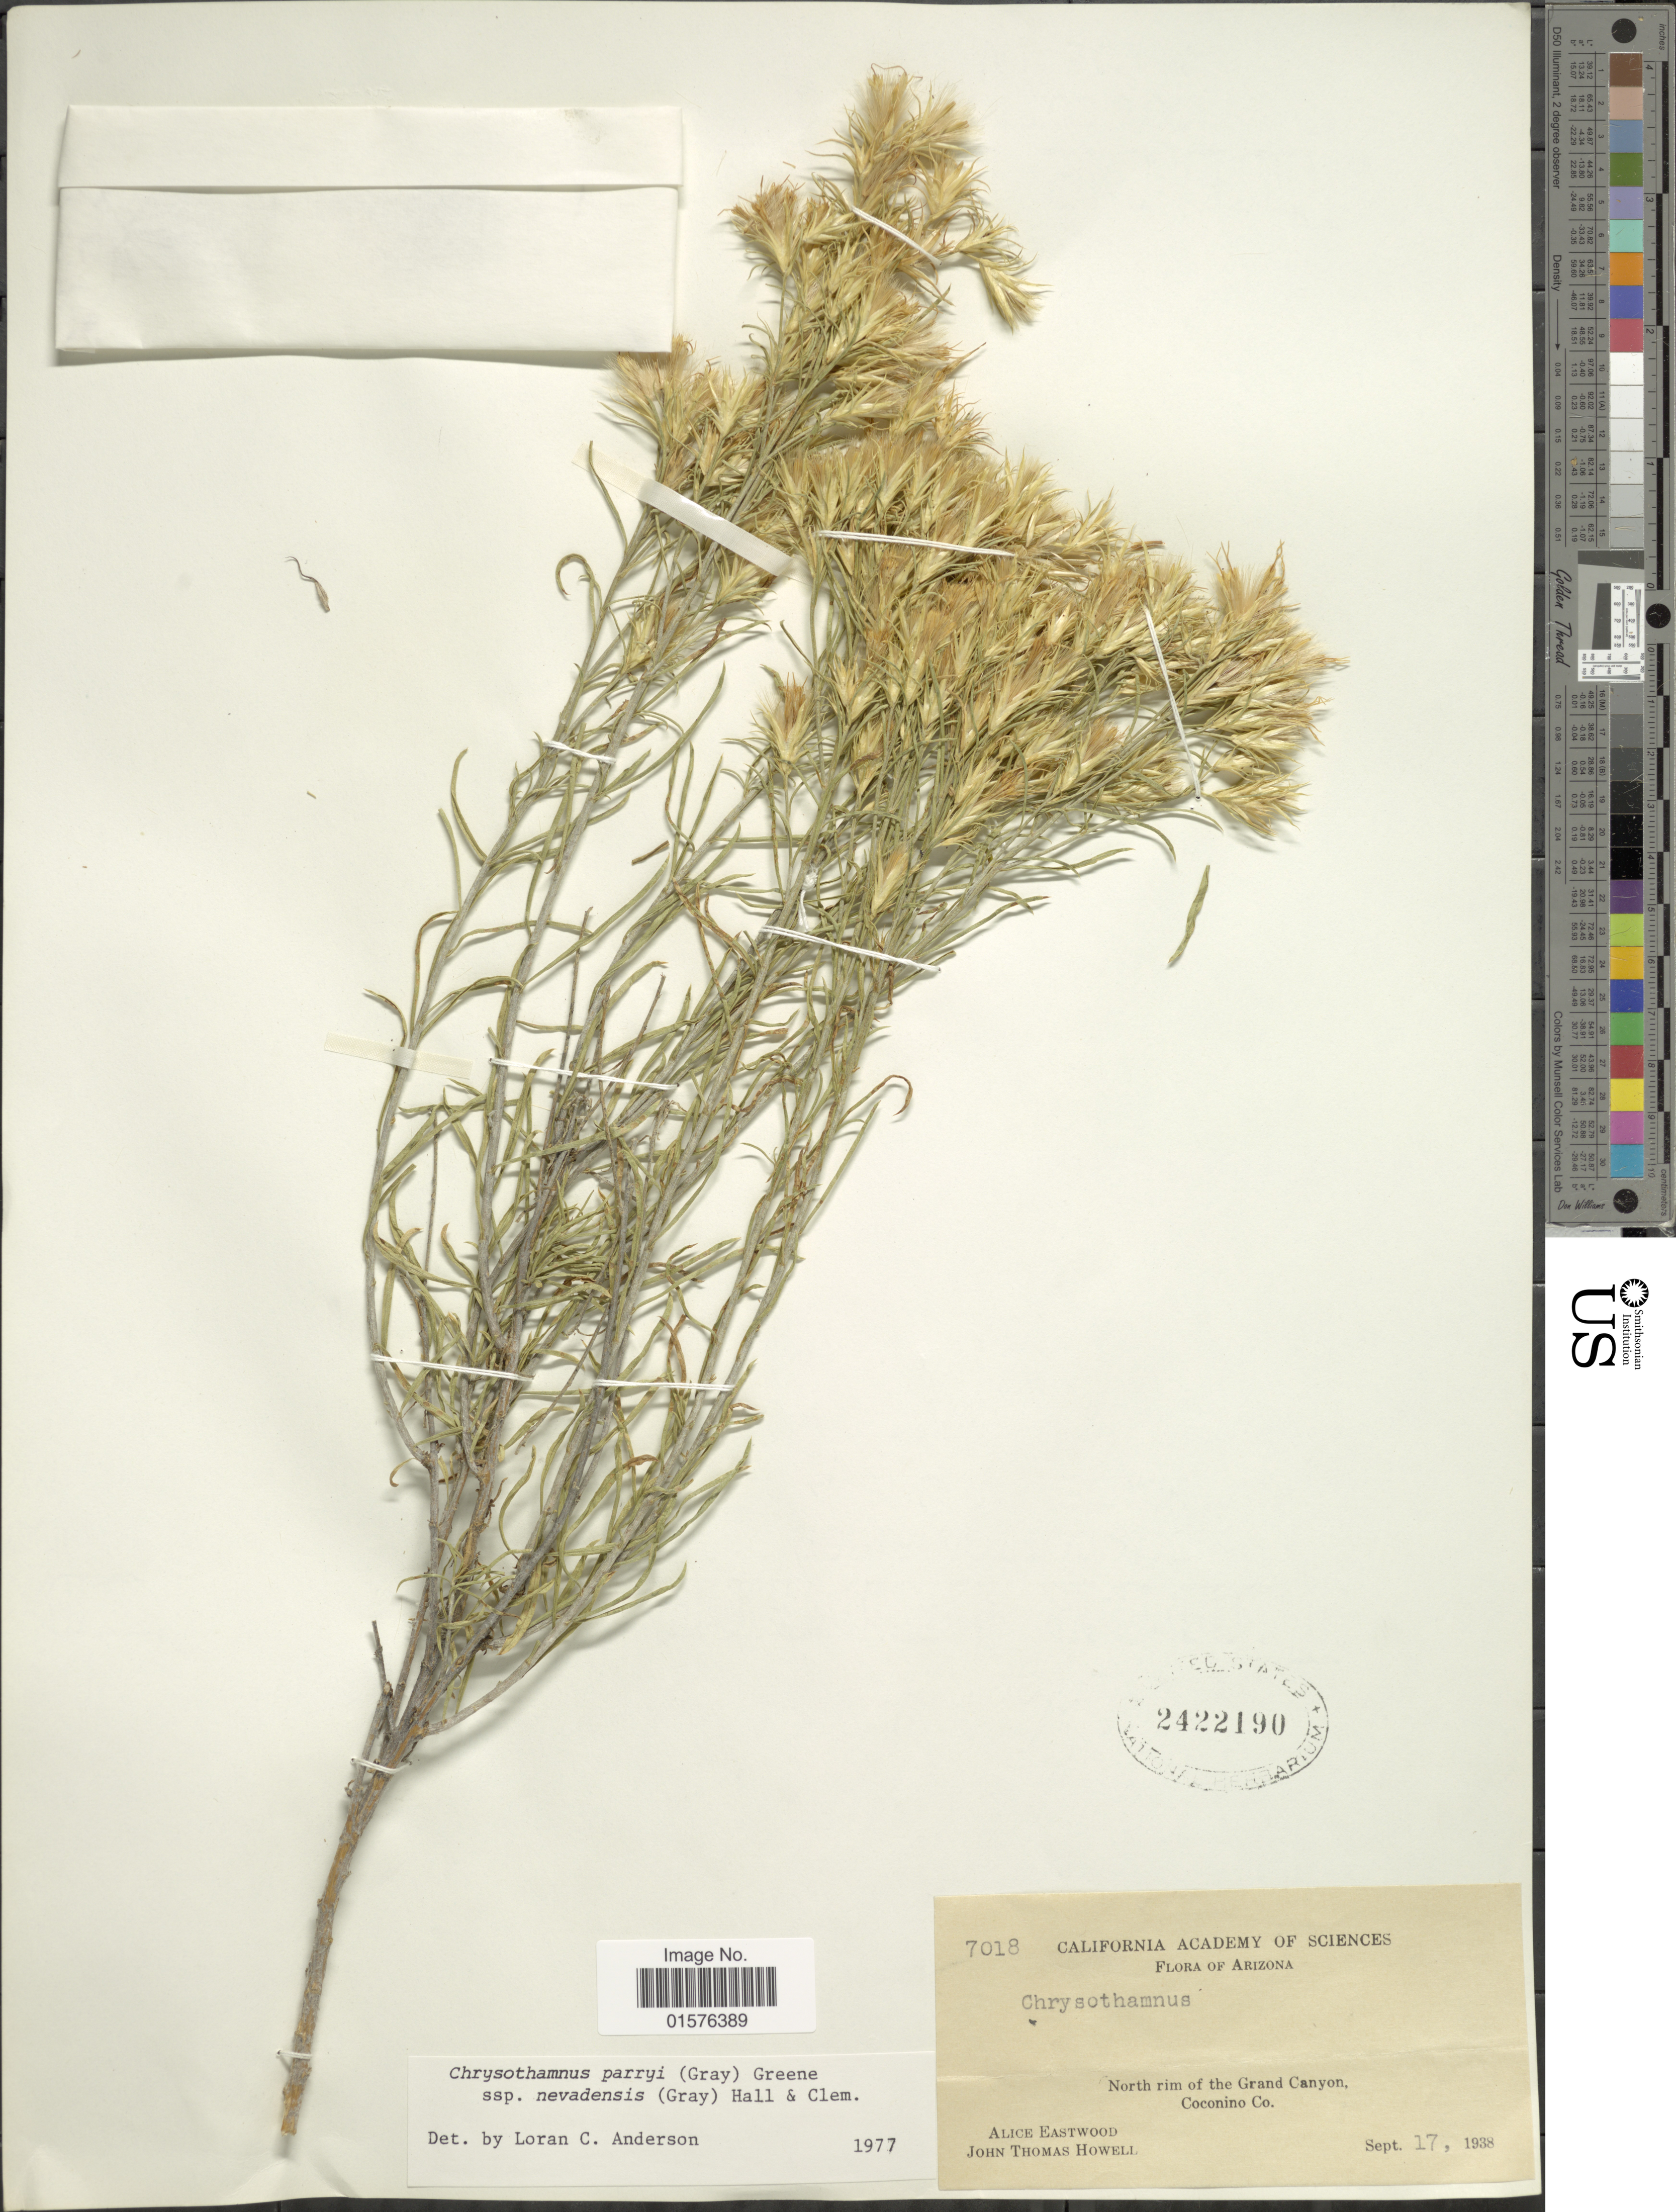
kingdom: Plantae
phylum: Tracheophyta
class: Magnoliopsida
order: Asterales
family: Asteraceae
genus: Ericameria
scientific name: Ericameria parryi var. nevadensis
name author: (A. Gray) G.L. Nesom & G.I. Baird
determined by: Urbatsch, Lowell E., Curator (LSU), Louisiana State University (UNITED STATES)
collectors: A. Eastwood & J. T. Howell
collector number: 7018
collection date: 1938-09-17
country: United States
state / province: Arizona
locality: North rim of the Grand Canyon, Coconino Co.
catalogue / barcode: US 2422190